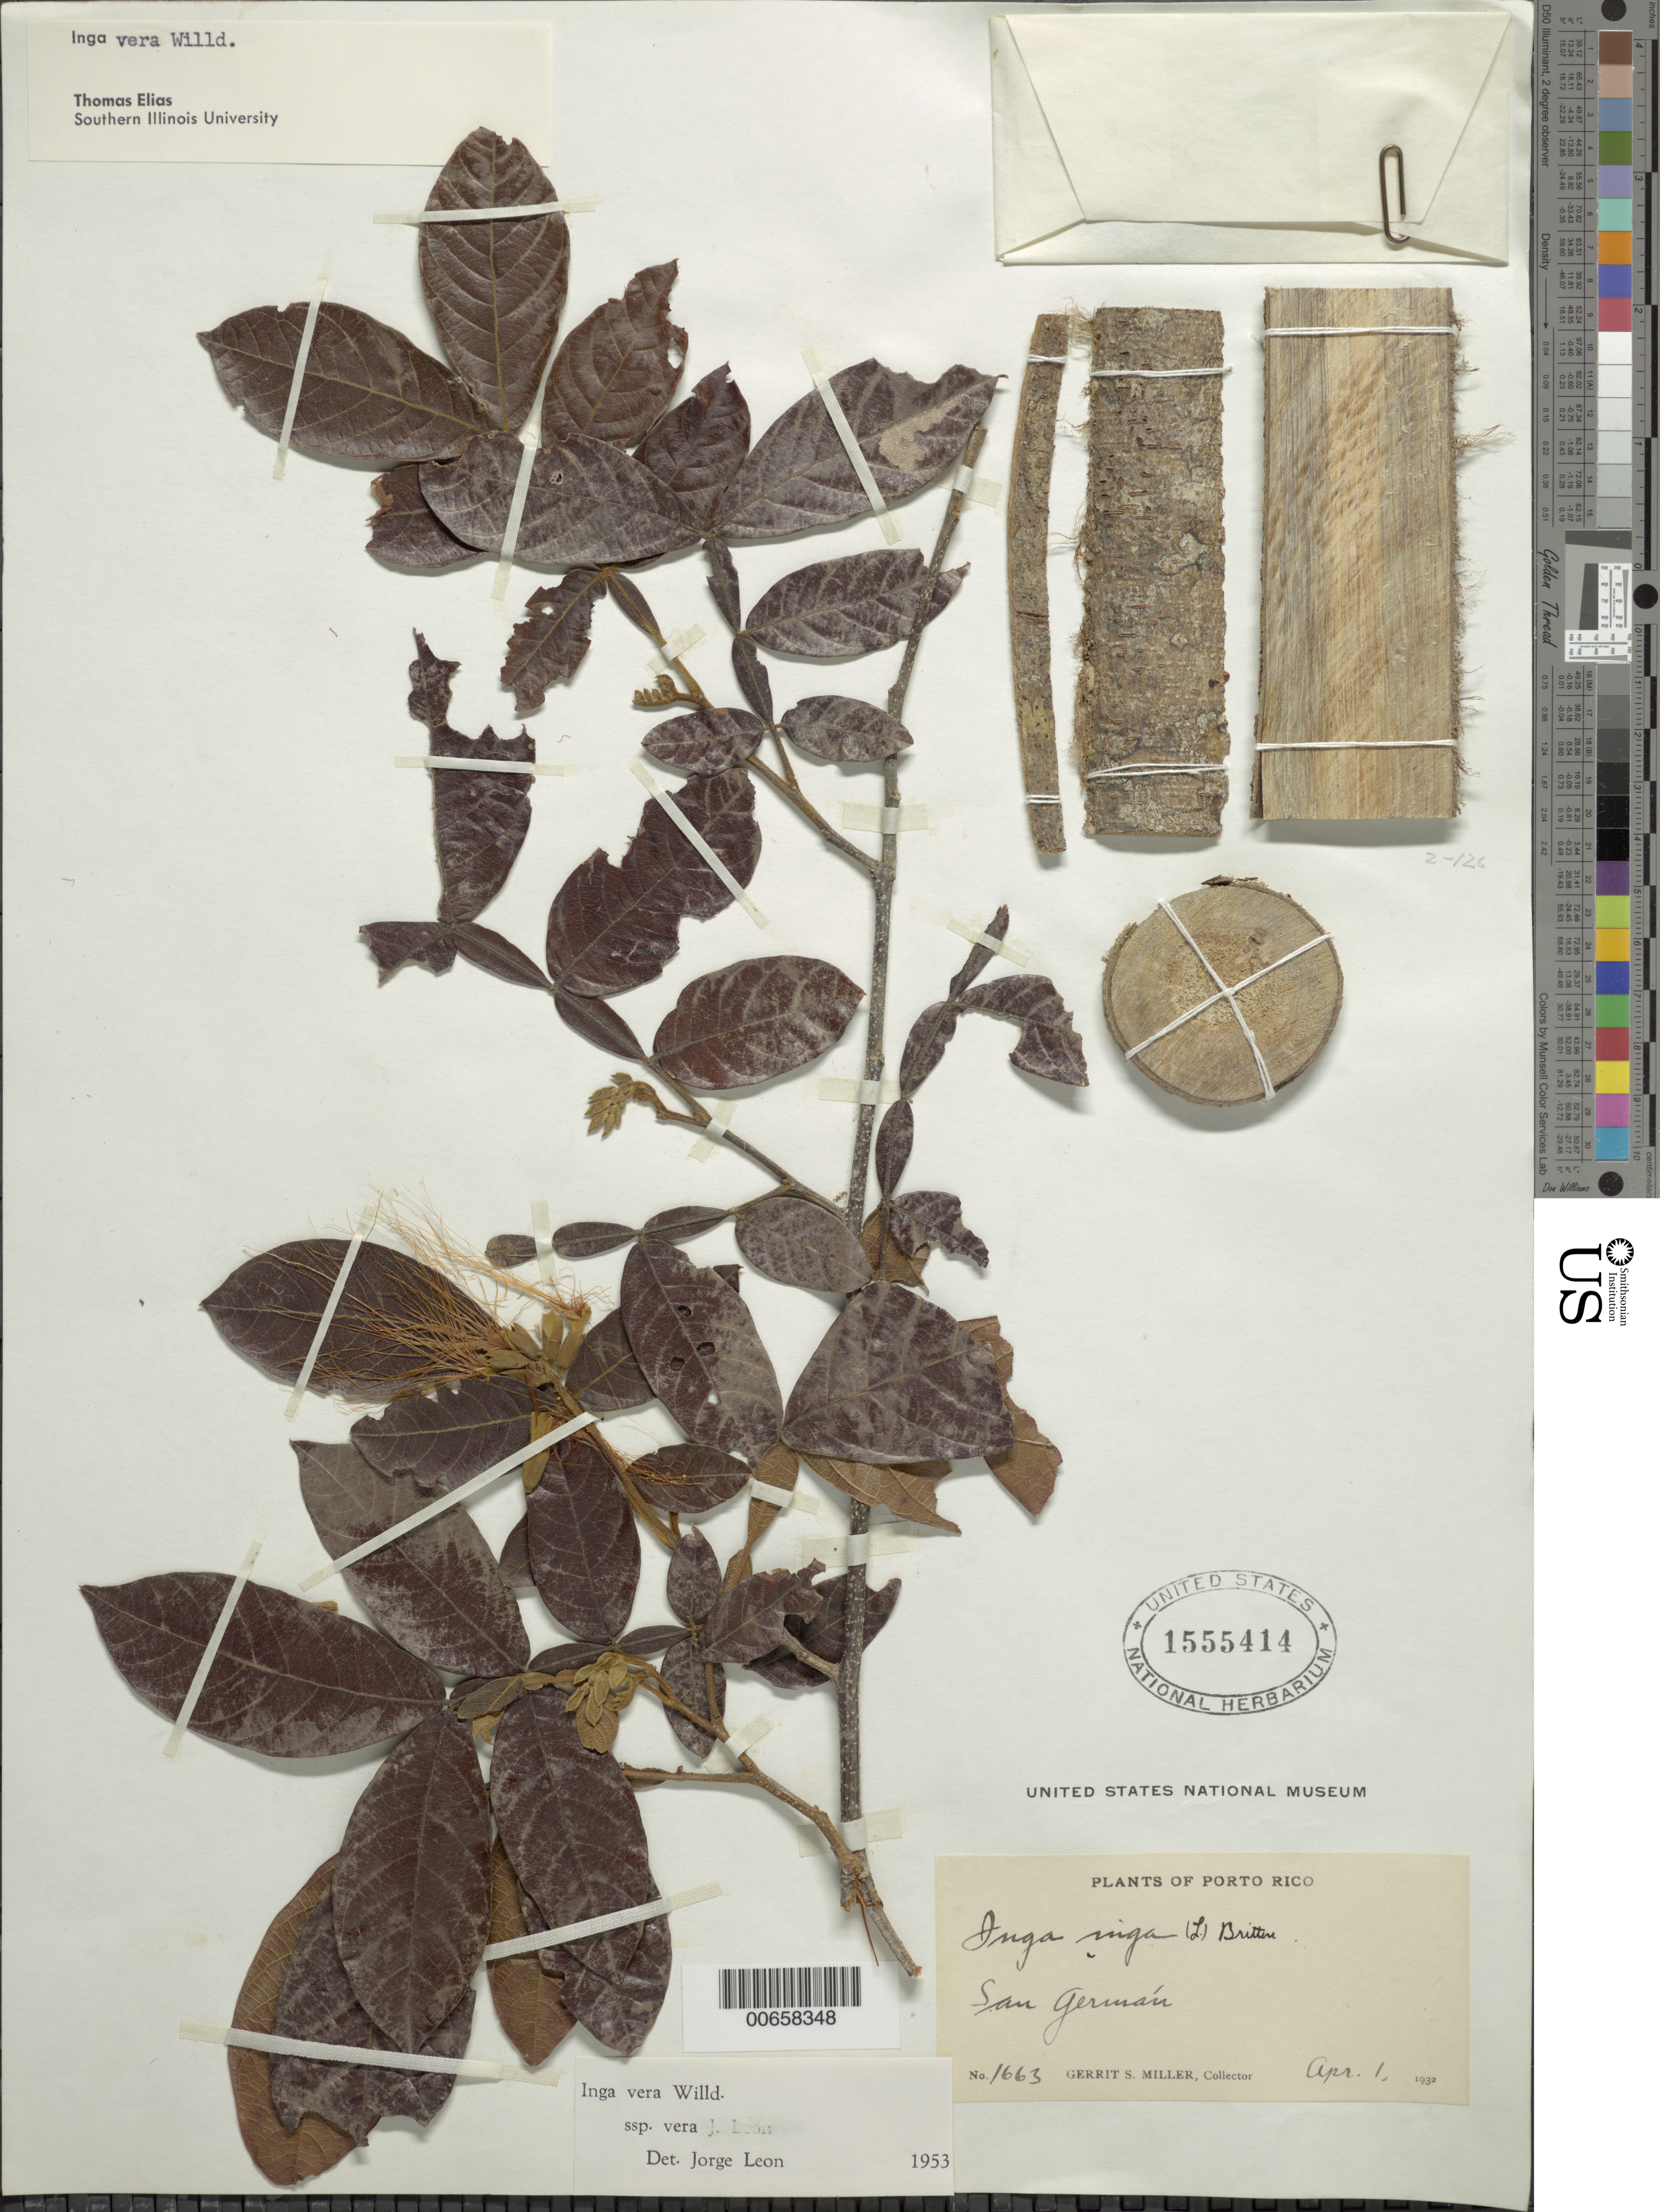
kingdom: Plantae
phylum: Tracheophyta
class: Magnoliopsida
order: Fabales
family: Fabaceae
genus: Inga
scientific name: Inga vera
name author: Willd.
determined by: Elias, T., (SIU), Southern Illinois University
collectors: G. S. Miller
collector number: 1663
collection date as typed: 01 Apr 1932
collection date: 1932-04-01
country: Puerto Rico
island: Greater Antilles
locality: San German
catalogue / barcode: US 1555414